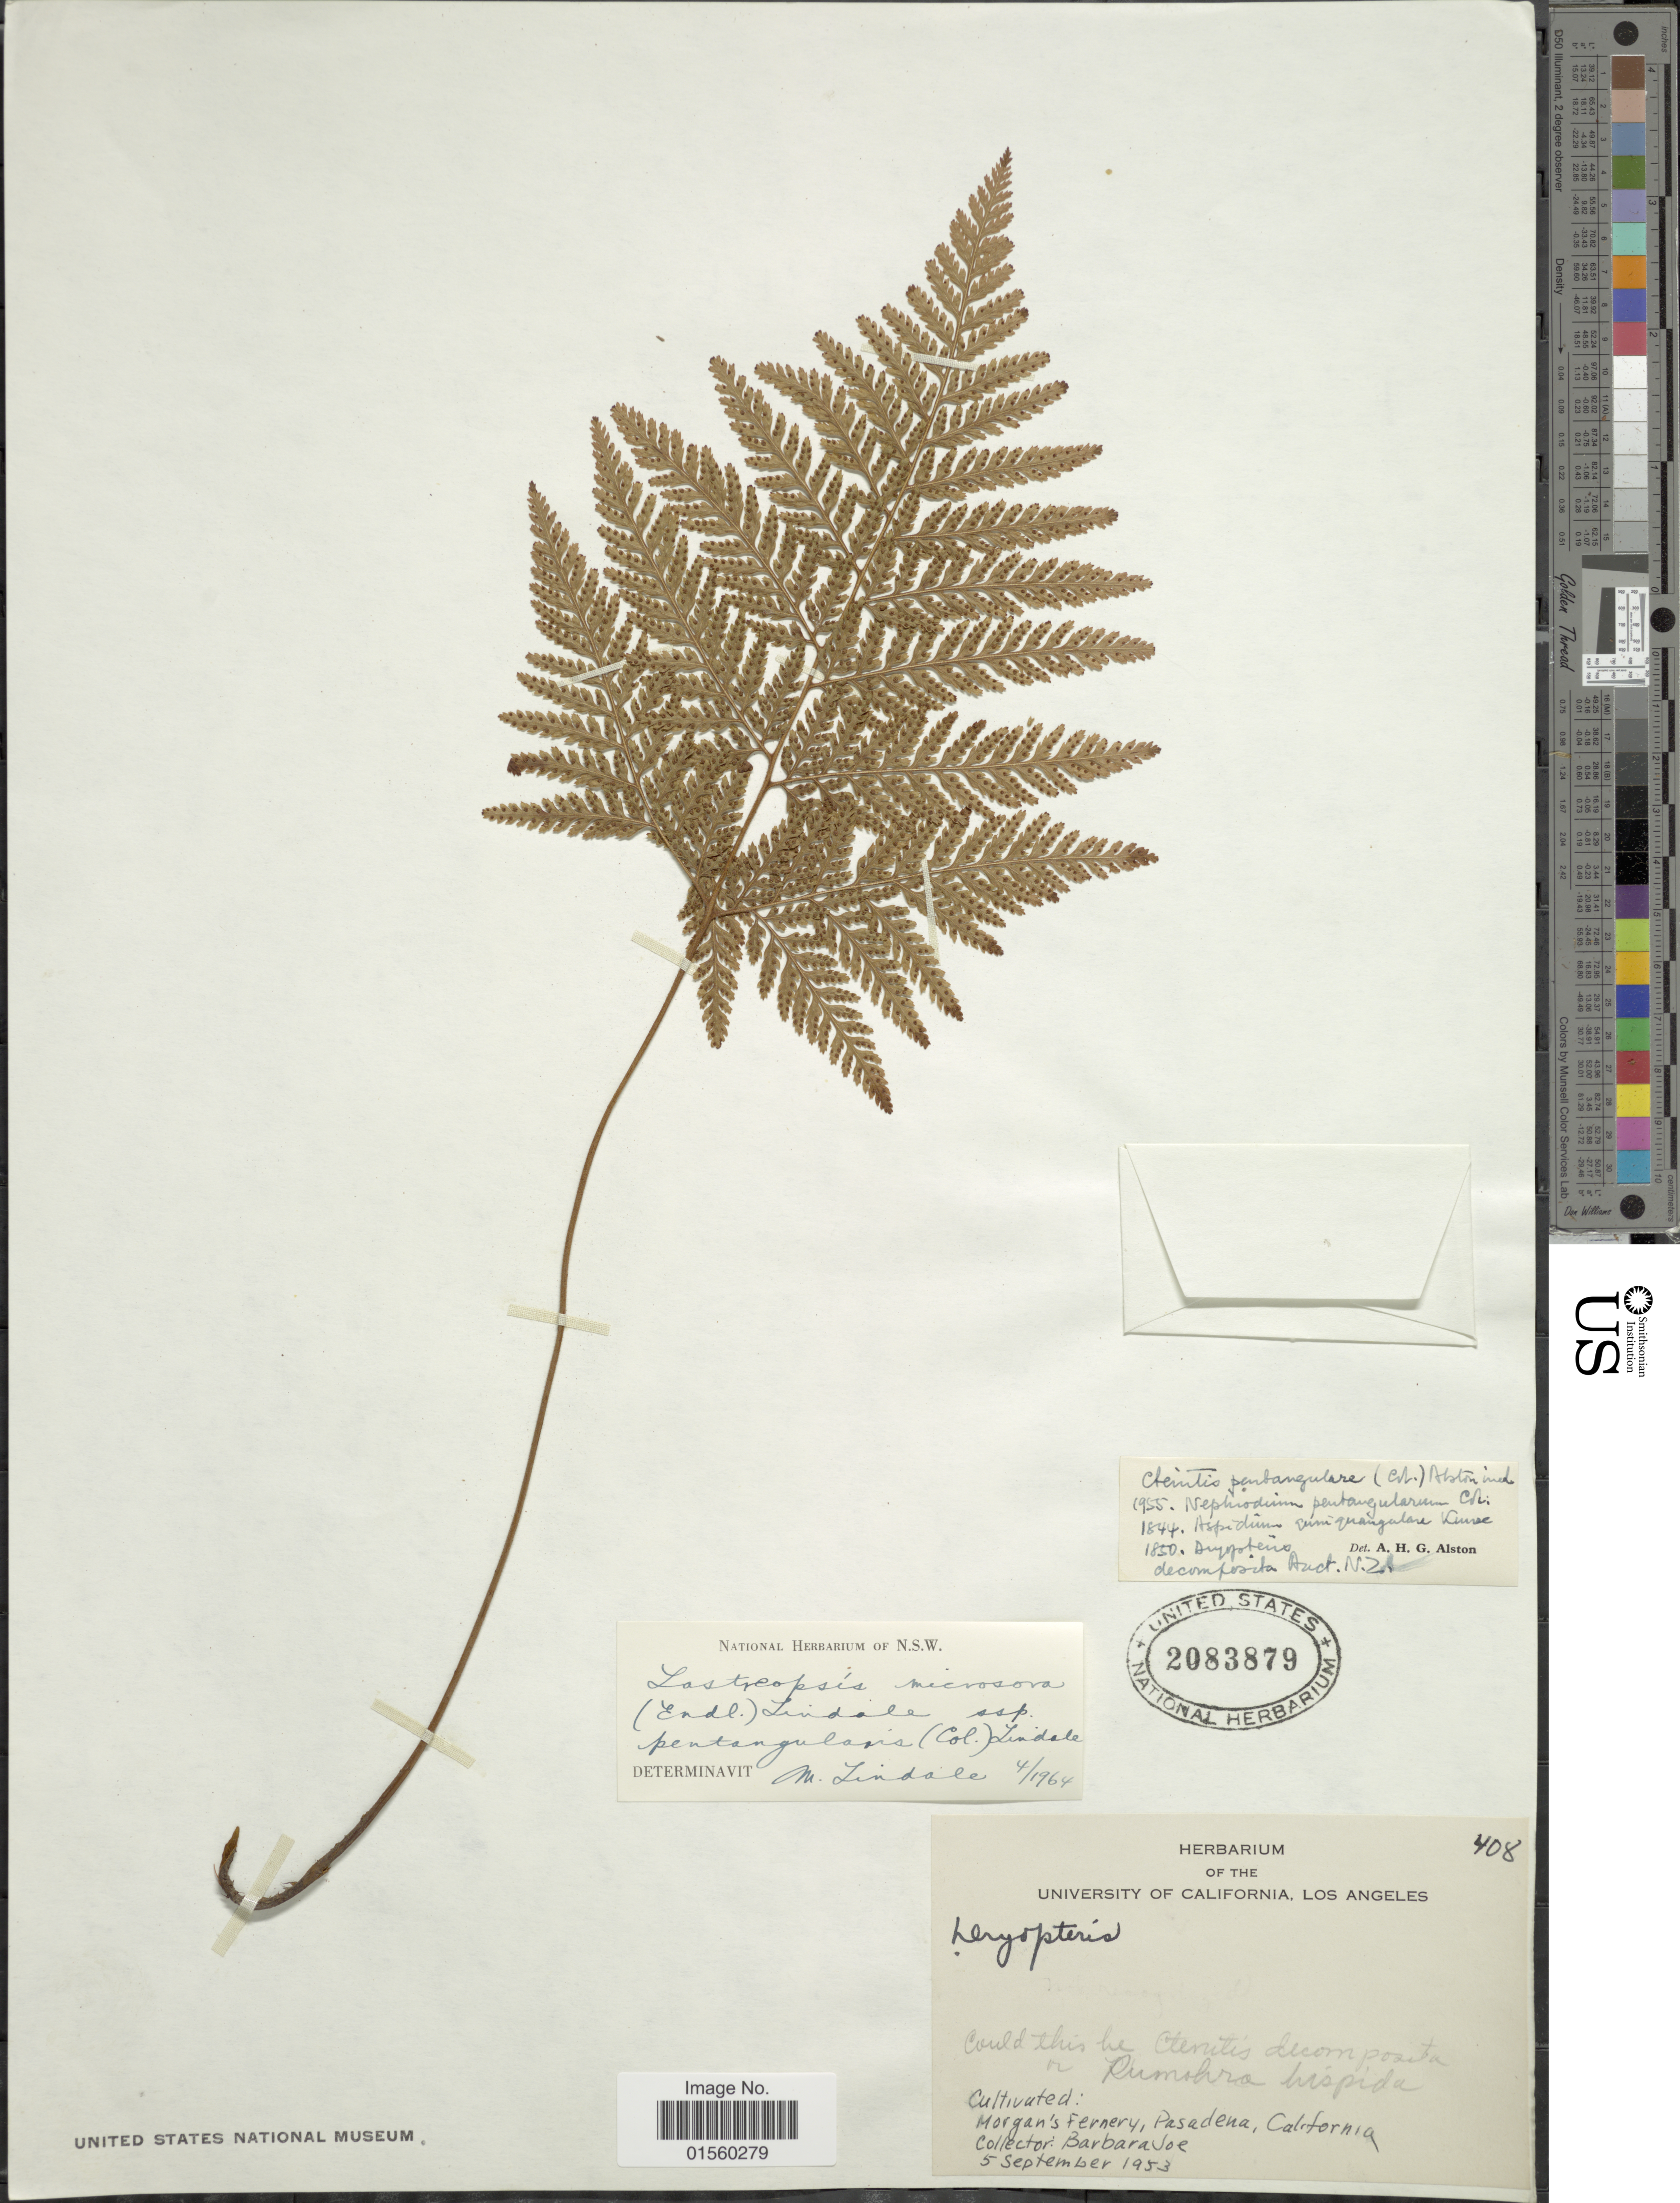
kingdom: Plantae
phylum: Tracheophyta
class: Polypodiopsida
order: Polypodiales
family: Dryopteridaceae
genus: Parapolystichum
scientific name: Parapolystichum microsorum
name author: (Endl.) Labiak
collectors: B. Joe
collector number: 408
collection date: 1953-09-05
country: United States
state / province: California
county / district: Los Angeles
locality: Morgan's Fernery, Pasadena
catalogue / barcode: US 2083879